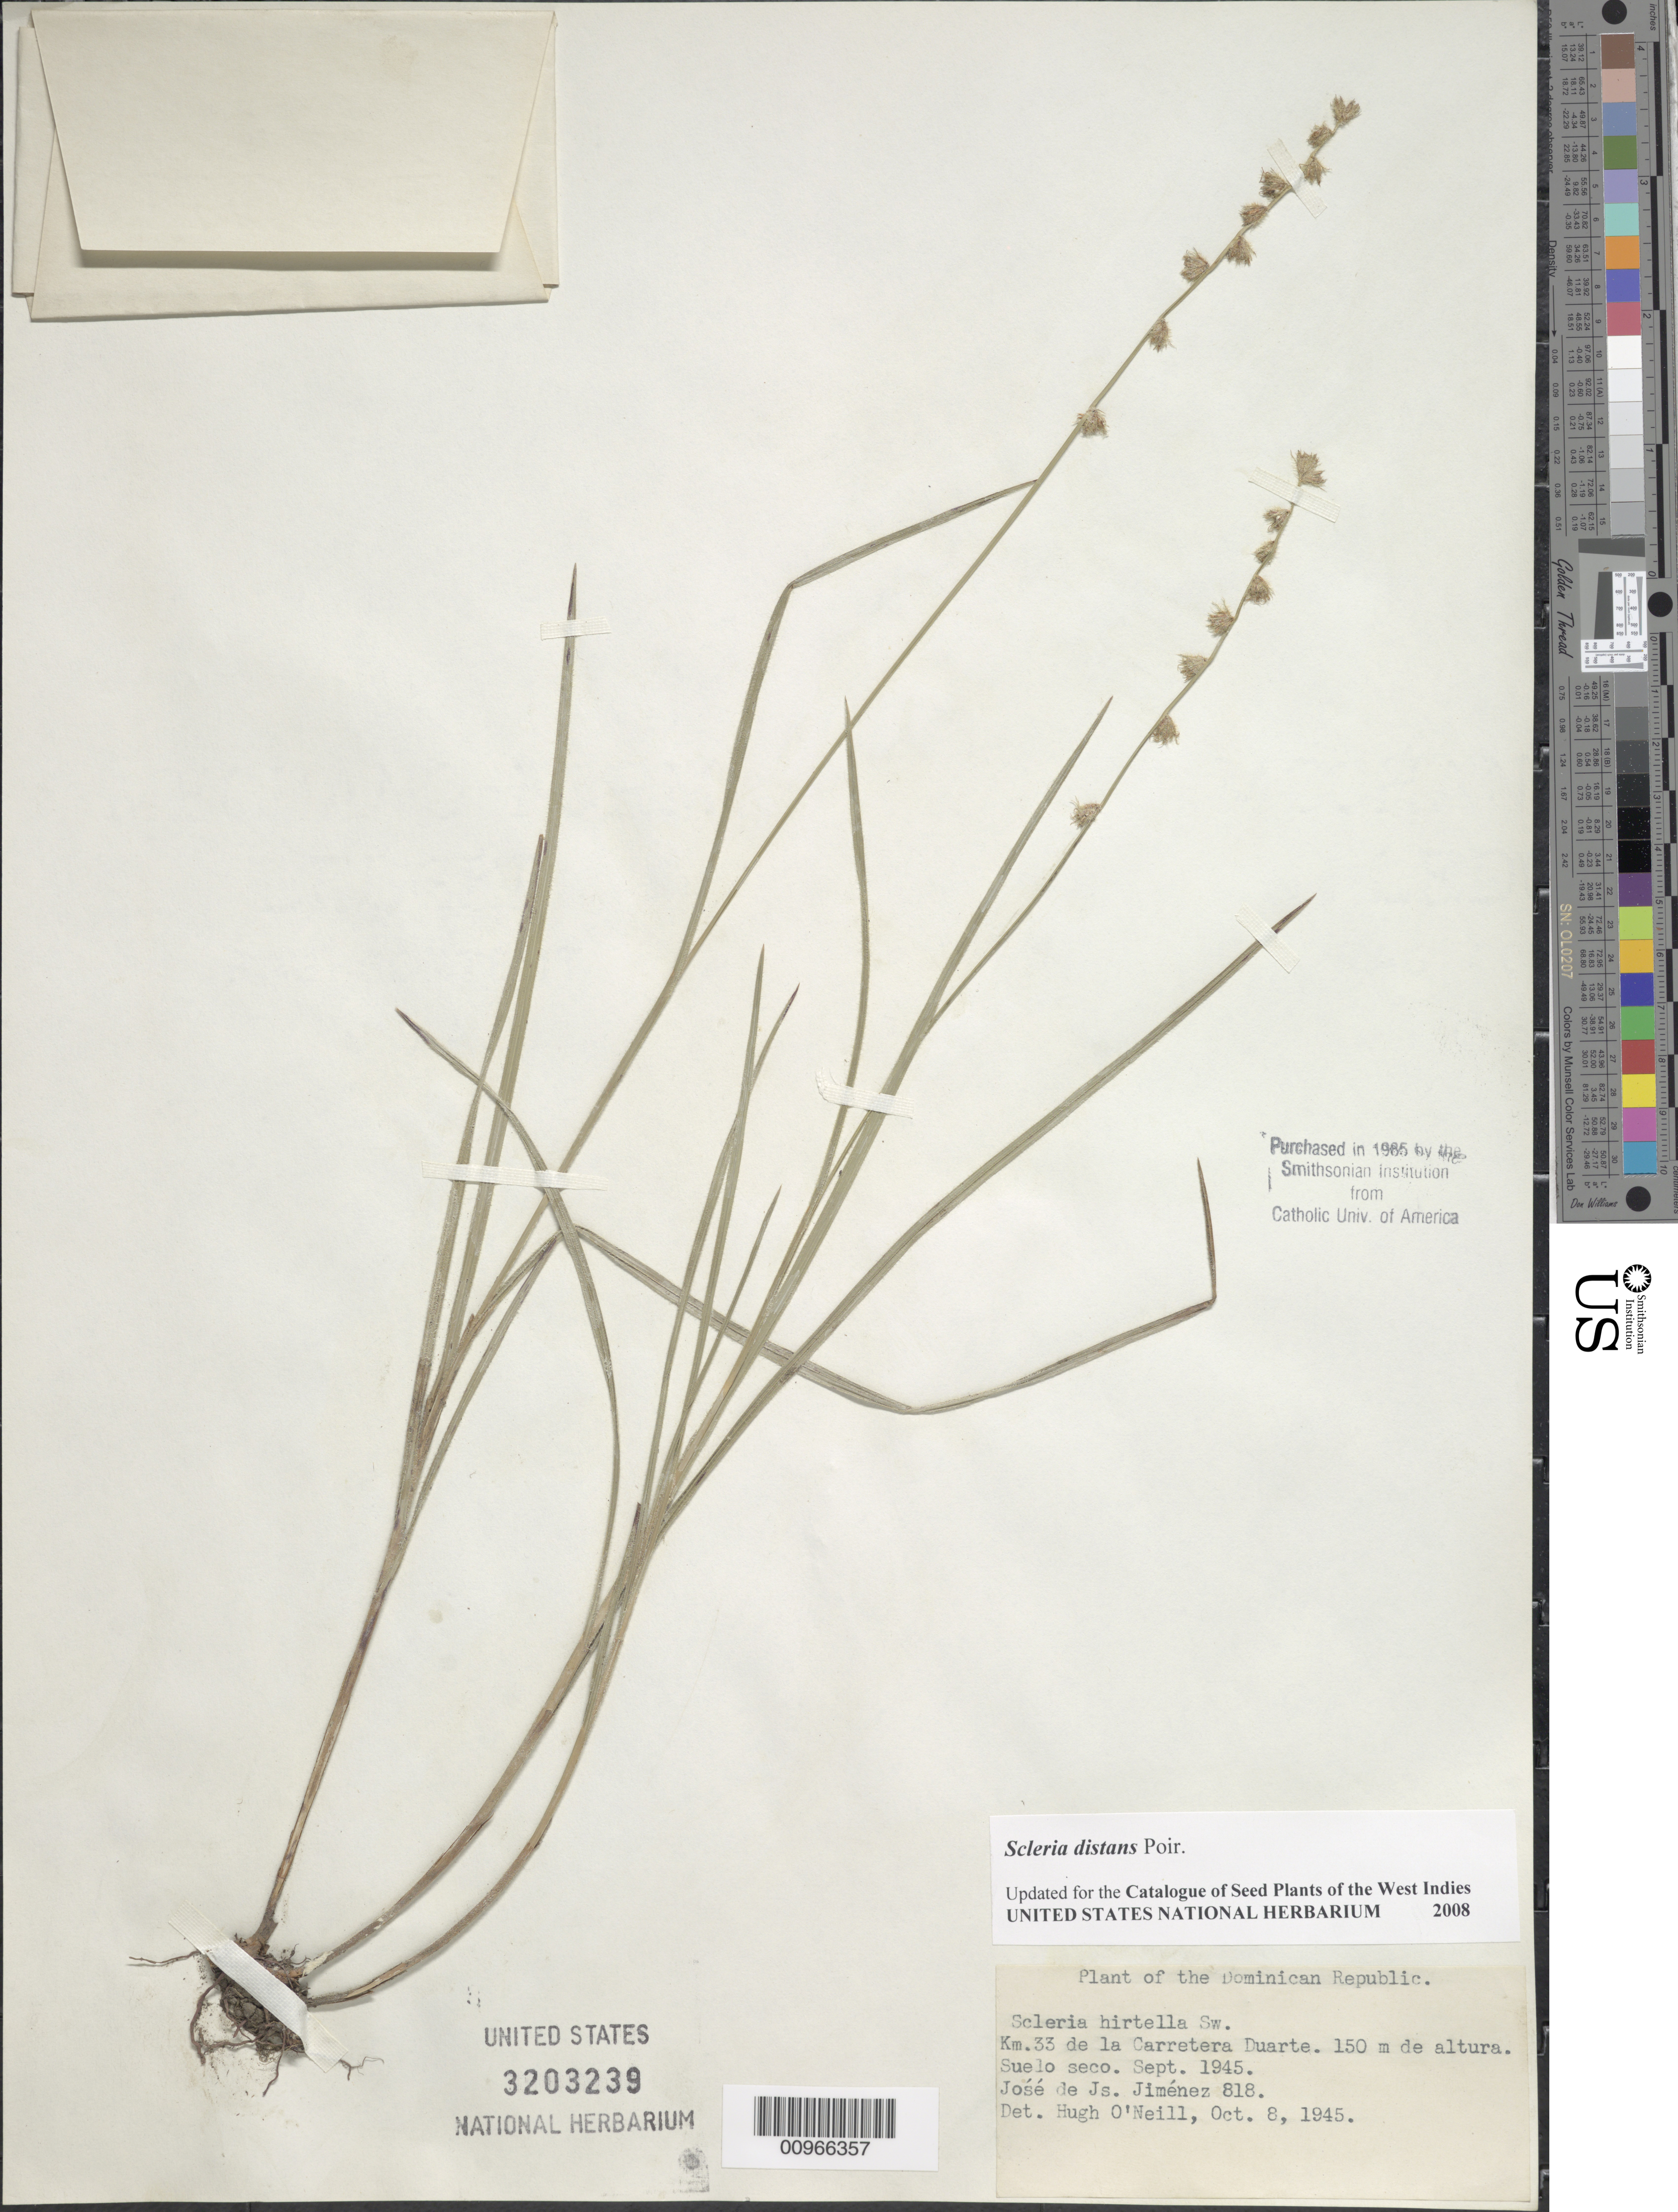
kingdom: Plantae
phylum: Tracheophyta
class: Liliopsida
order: Poales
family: Cyperaceae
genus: Scleria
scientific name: Scleria distans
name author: Poir.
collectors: J. J. Jiménez Almonte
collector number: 818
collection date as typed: Sep 1945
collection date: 1945-09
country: Dominican Republic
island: Hispaniola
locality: Km 33 de la Carretera Duarte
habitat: Suelo seco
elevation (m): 150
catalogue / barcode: US 3203239